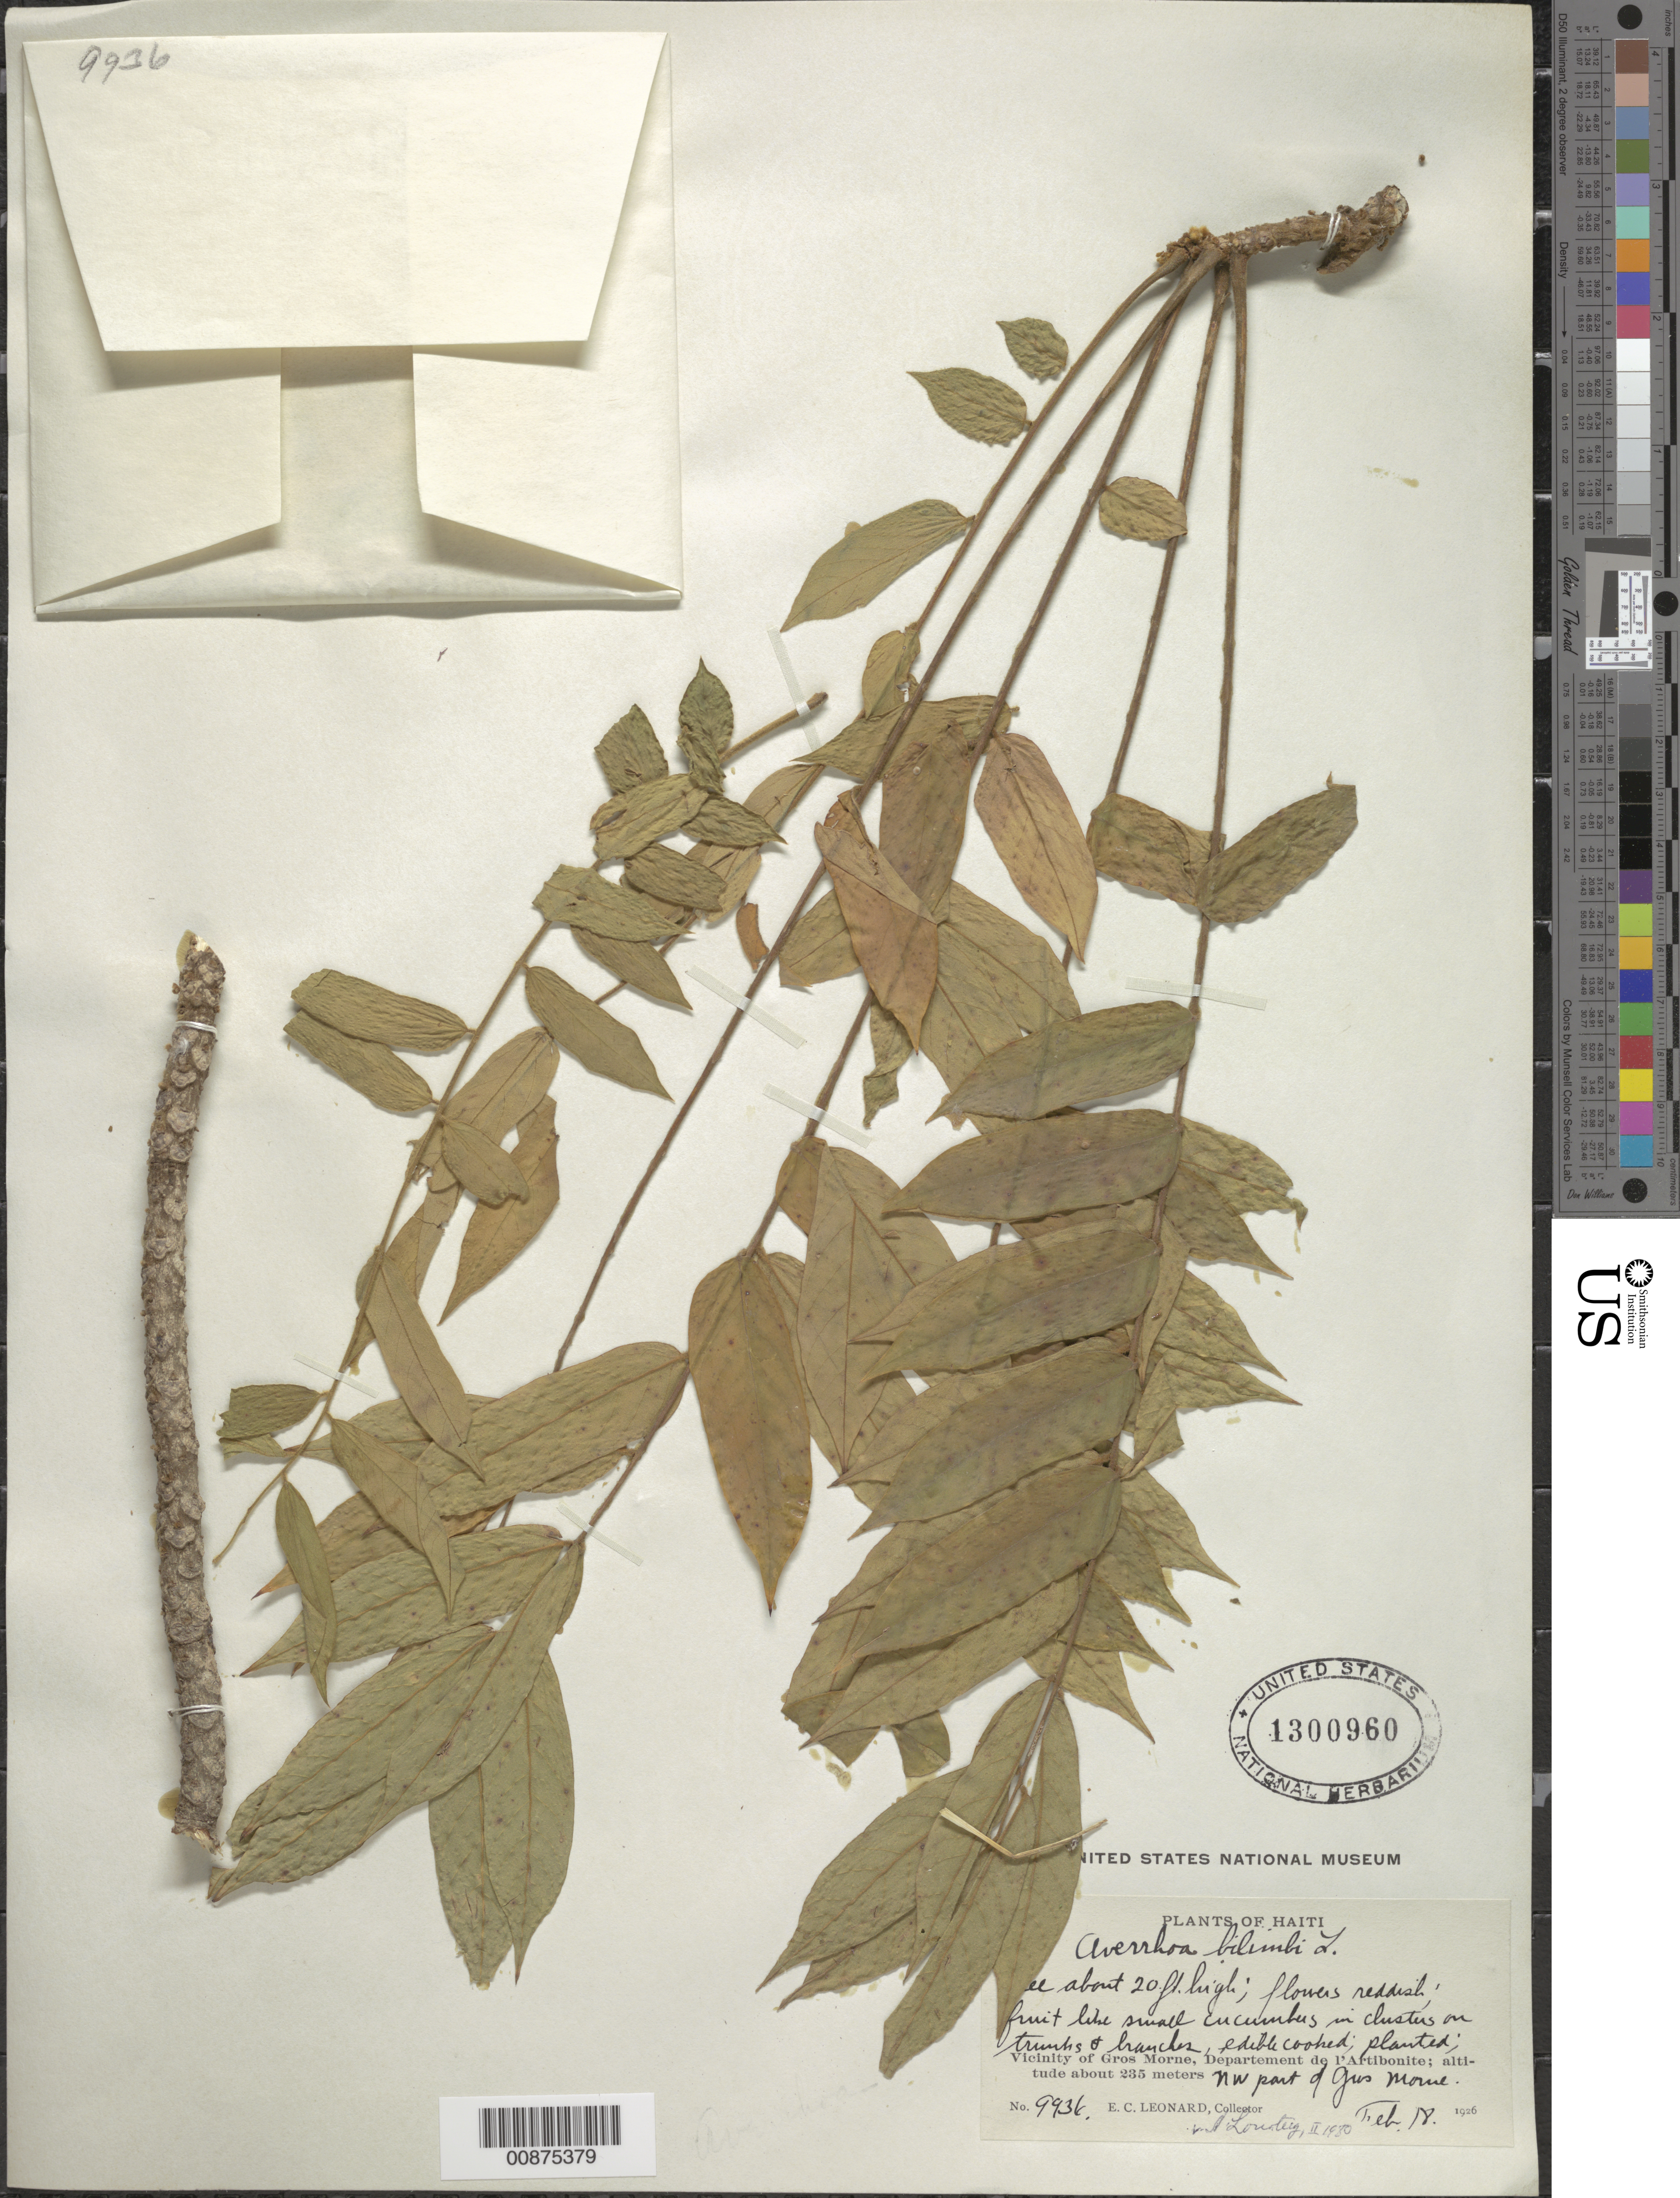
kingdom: Plantae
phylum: Tracheophyta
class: Magnoliopsida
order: Oxalidales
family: Oxalidaceae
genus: Averrhoa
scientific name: Averrhoa bilimbi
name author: L.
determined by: Lourteig, A.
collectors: E. C. Leonard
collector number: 9936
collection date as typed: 18 Feb 1926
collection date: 1926-02-18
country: Haiti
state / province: Artibonite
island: Hispaniola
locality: NW part of Gros Morne.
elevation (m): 235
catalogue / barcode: US 1300960